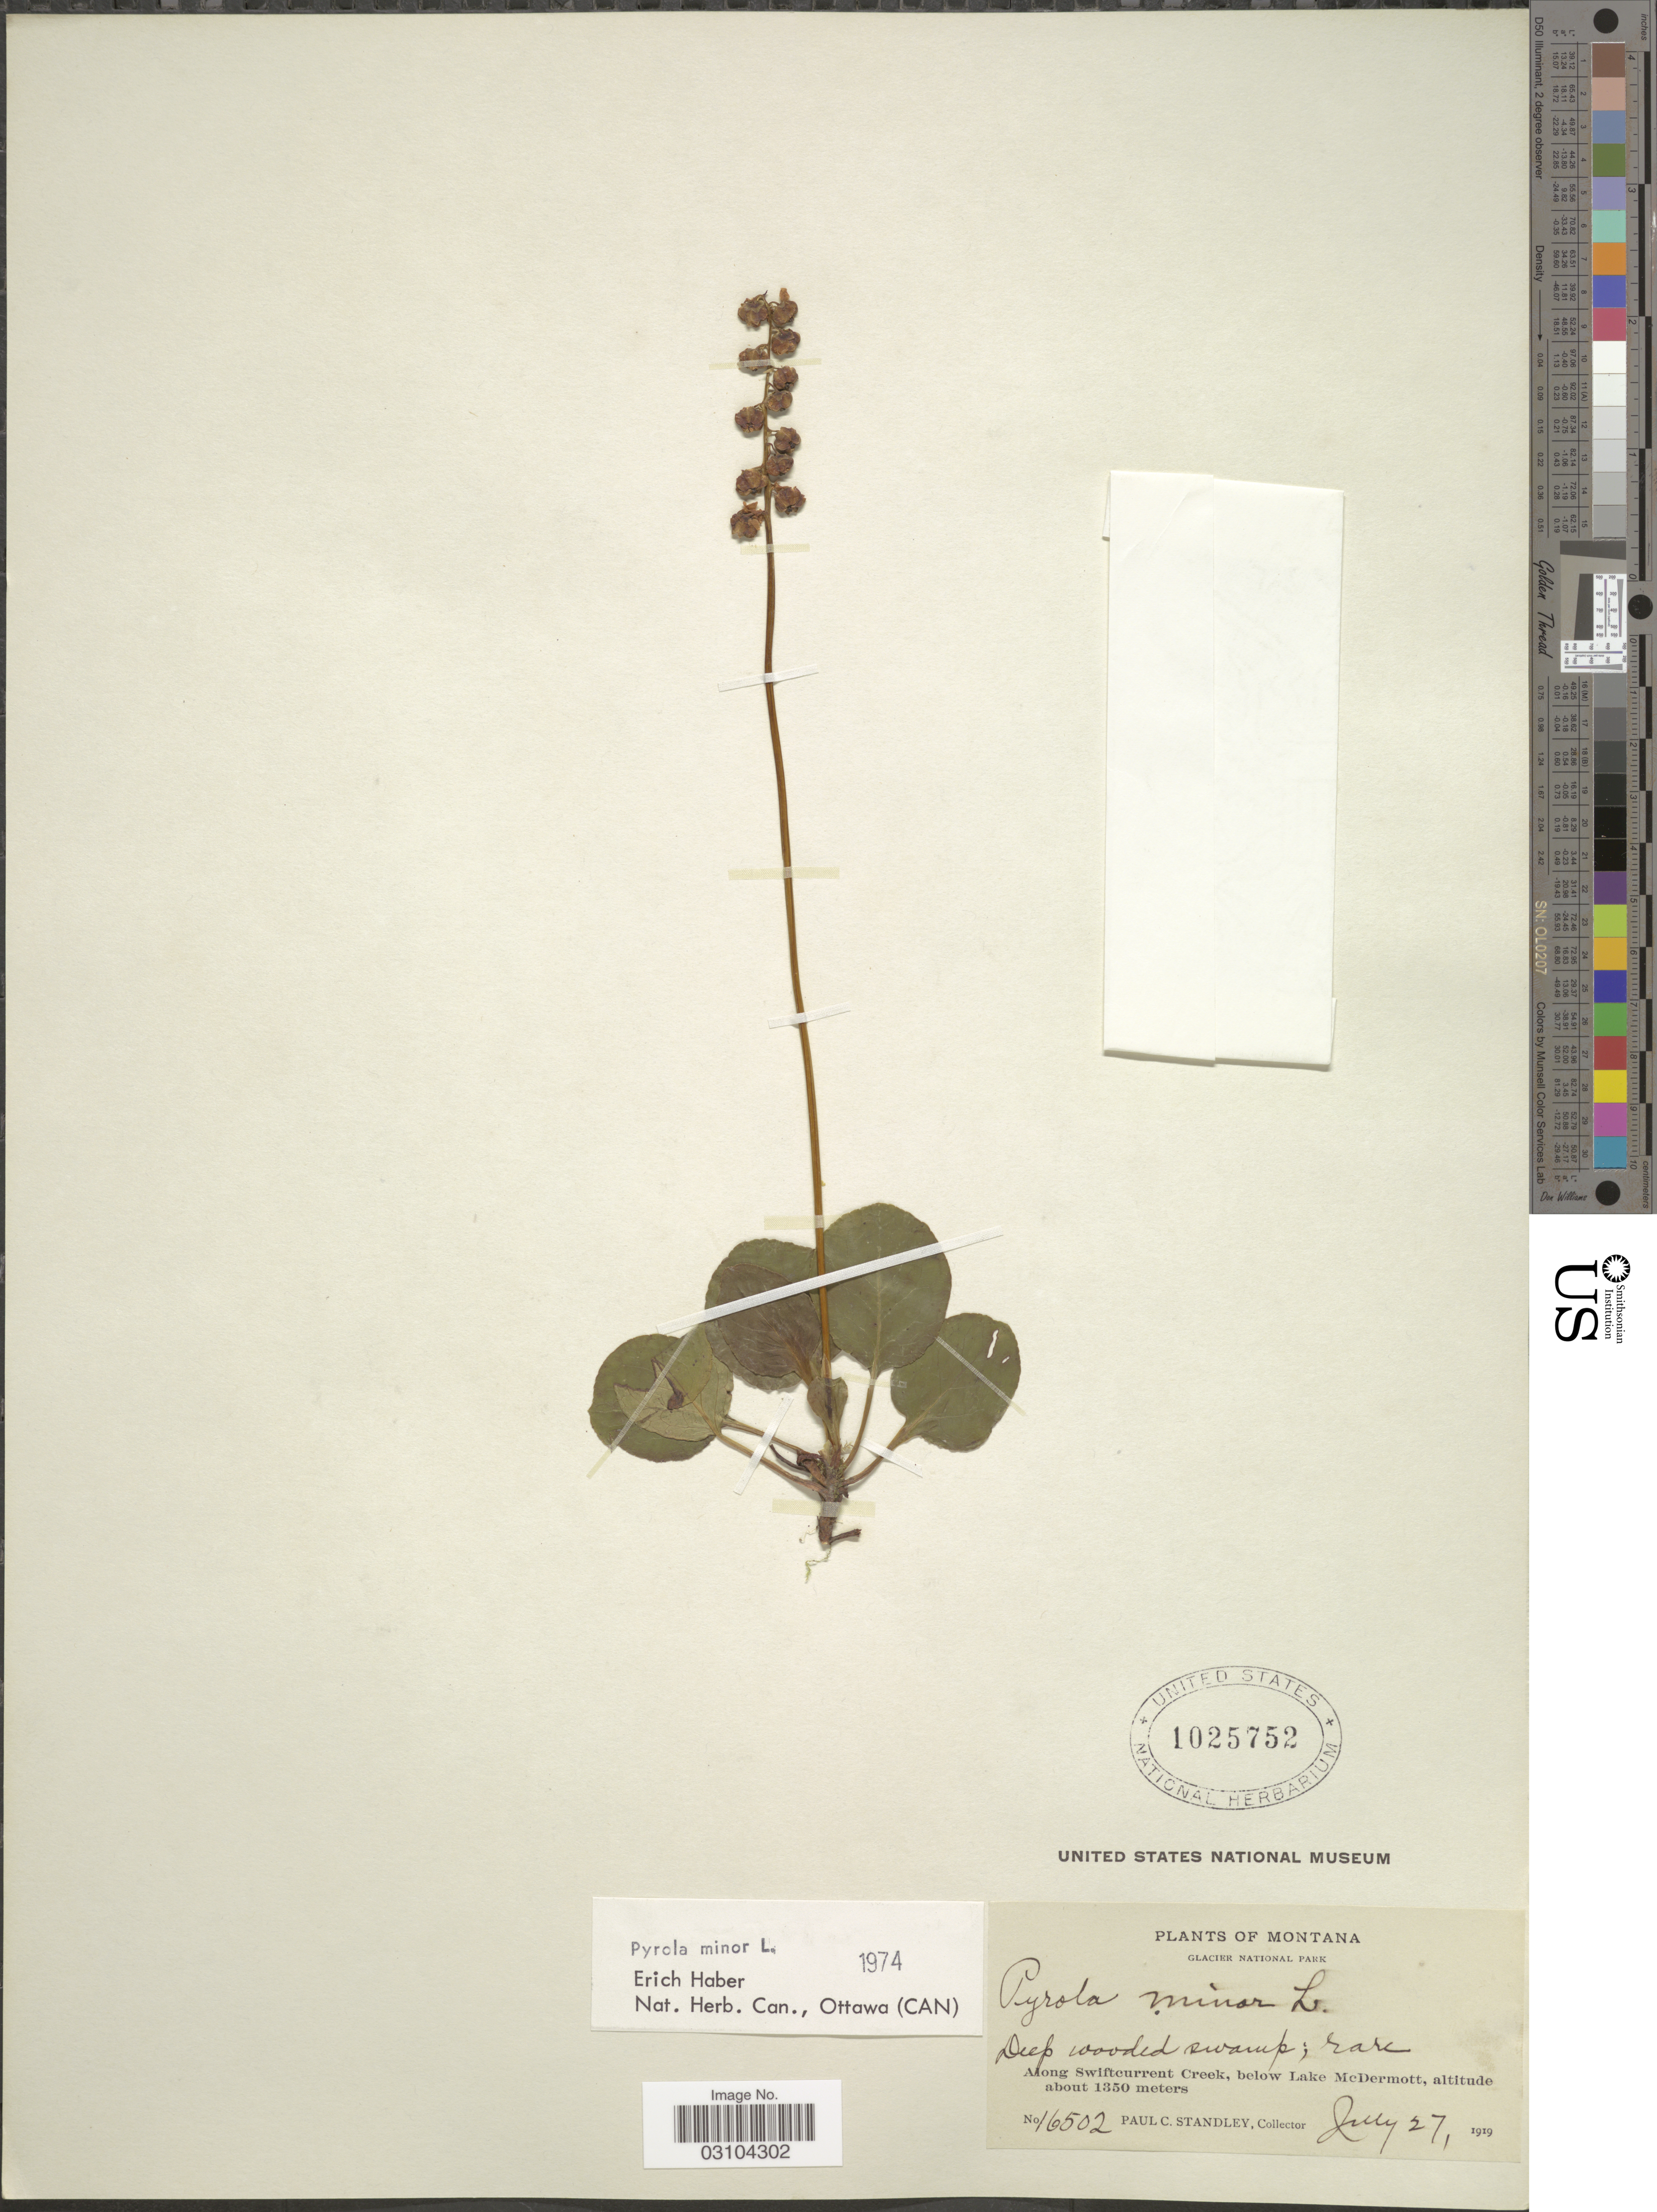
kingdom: Plantae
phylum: Tracheophyta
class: Magnoliopsida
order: Ericales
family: Ericaceae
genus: Pyrola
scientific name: Pyrola minor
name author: L.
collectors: P. C. Standley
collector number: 16502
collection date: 1919-07-27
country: United States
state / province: Montana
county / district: Glacier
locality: Glacier National Park, along Swiftcurrent Creek, below Lake McDermott.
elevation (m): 1350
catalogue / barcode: US 1025752